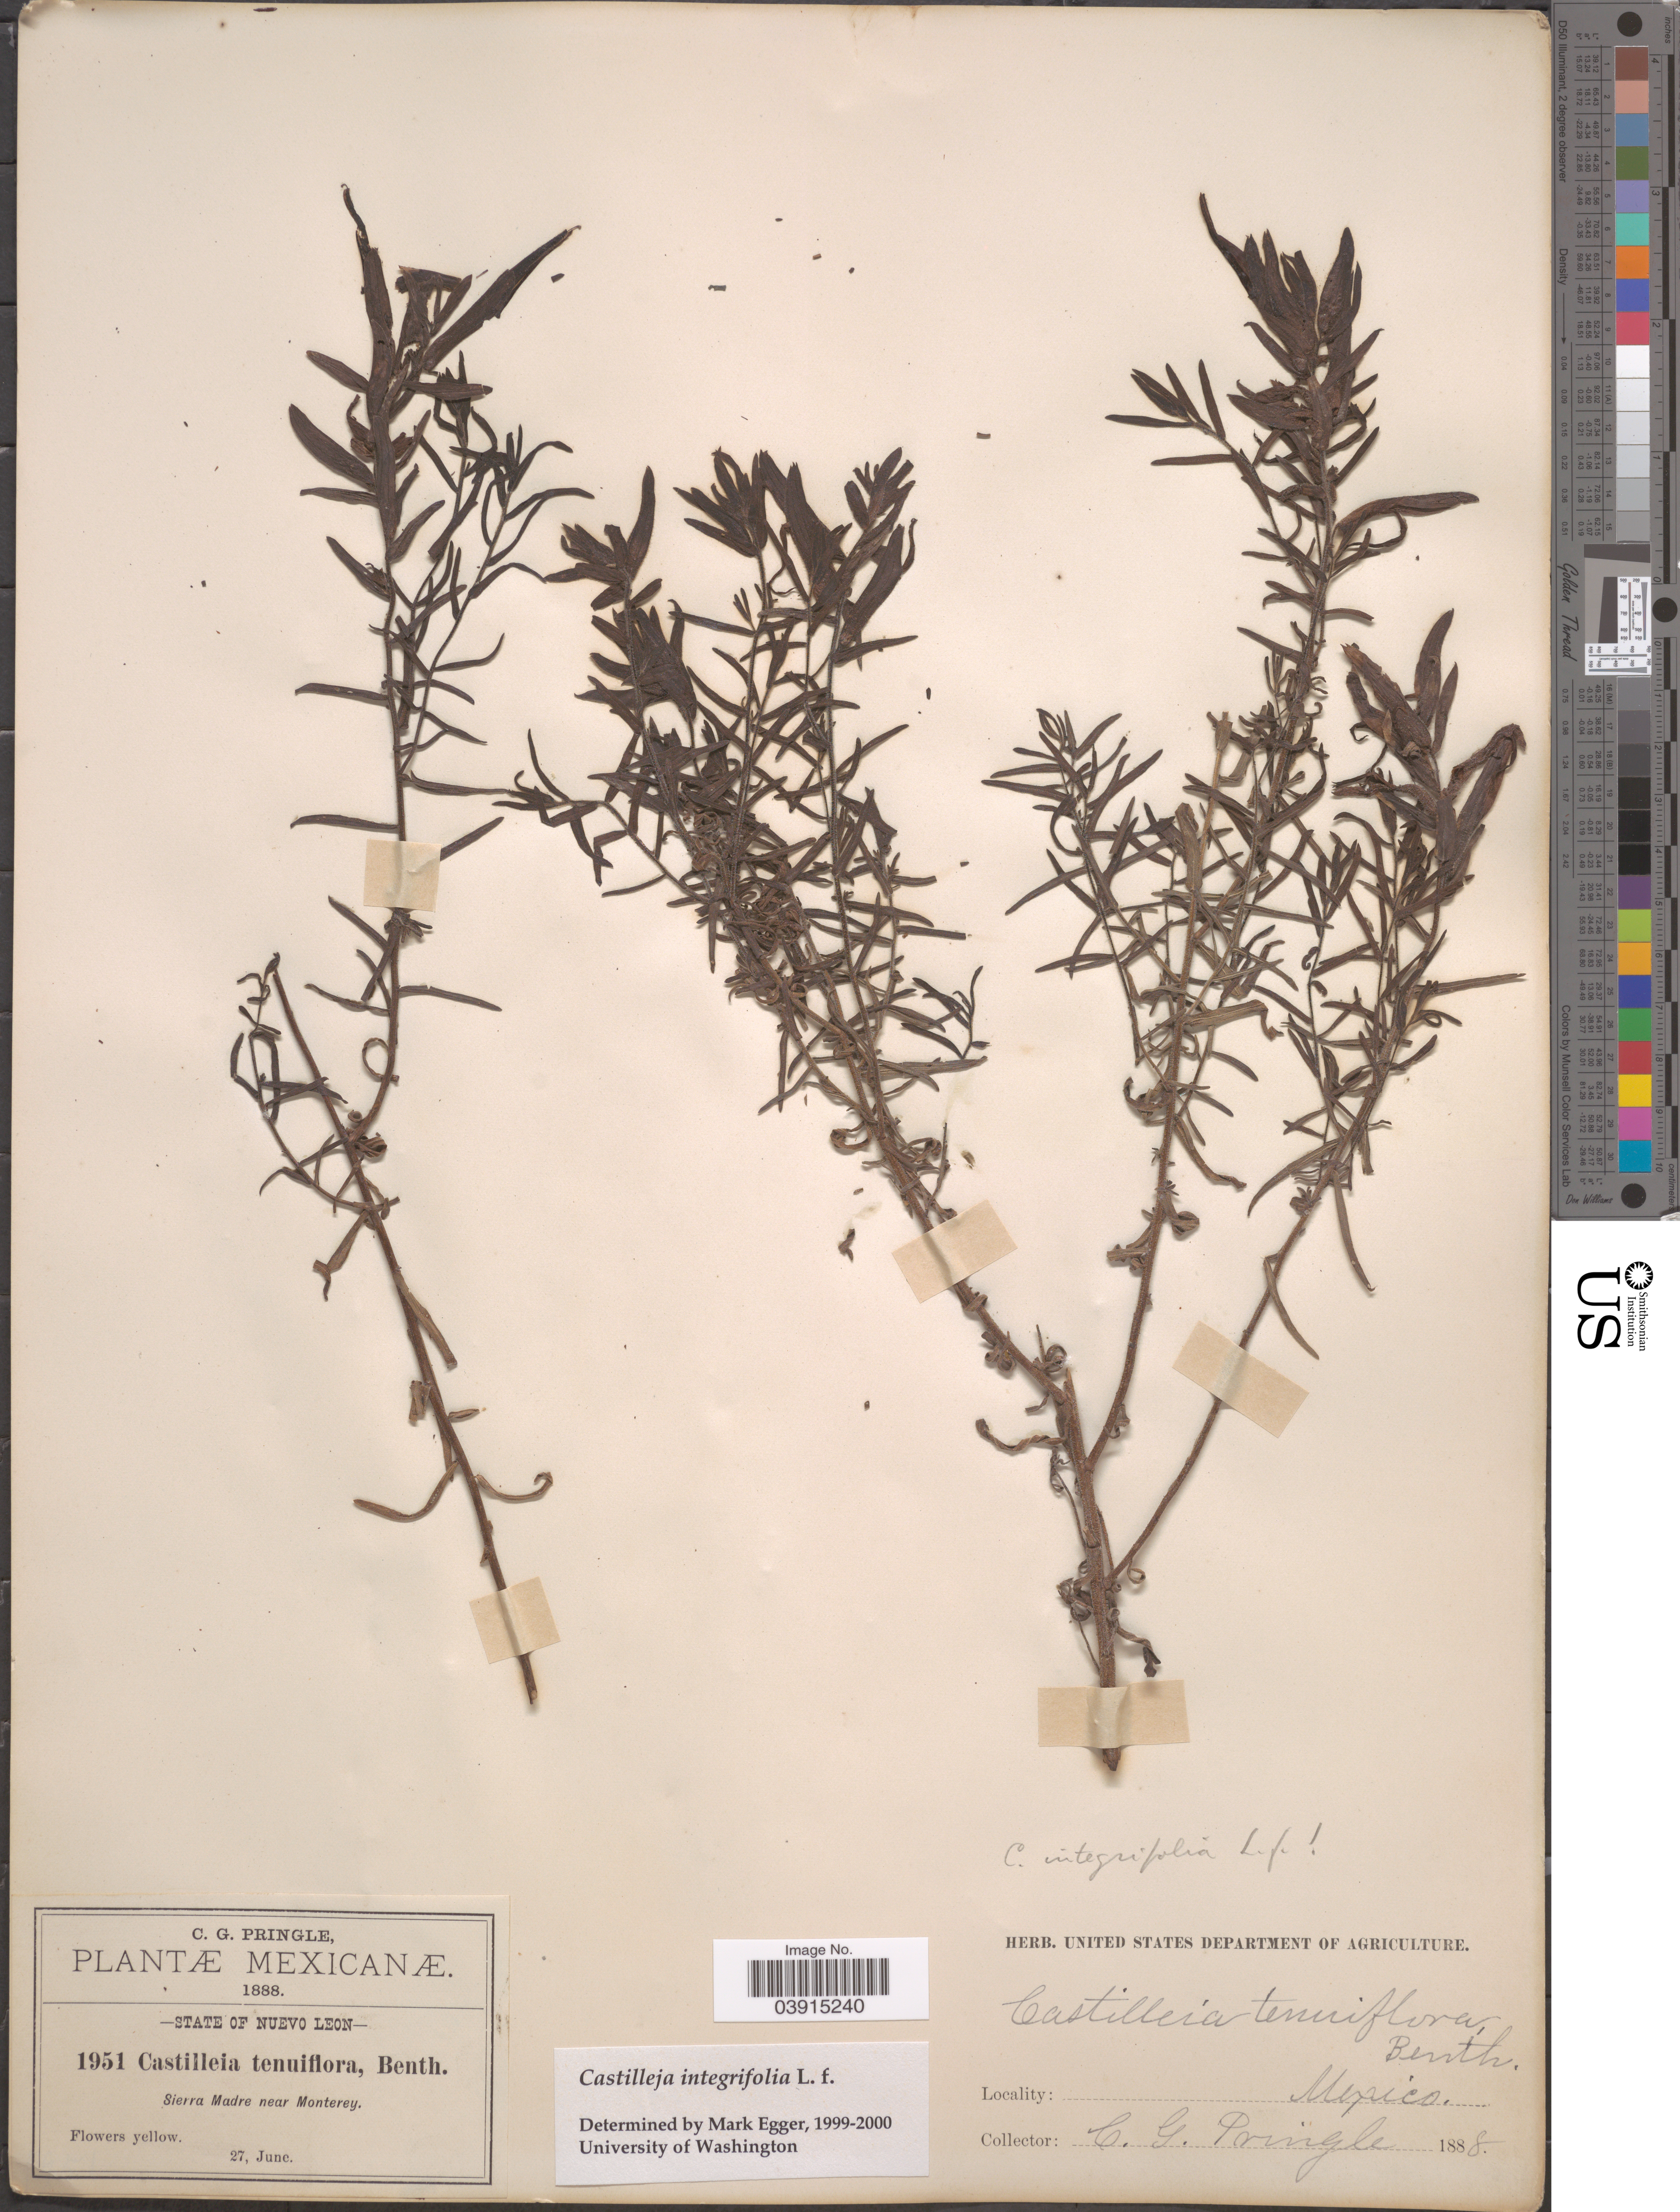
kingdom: Plantae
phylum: Tracheophyta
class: Magnoliopsida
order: Lamiales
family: Orobanchaceae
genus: Castilleja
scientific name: Castilleja integrifolia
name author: L. f.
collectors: C. G. Pringle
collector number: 1951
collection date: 1888-06-27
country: Mexico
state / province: Nuevo León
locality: Sierra Madre near Monterey.